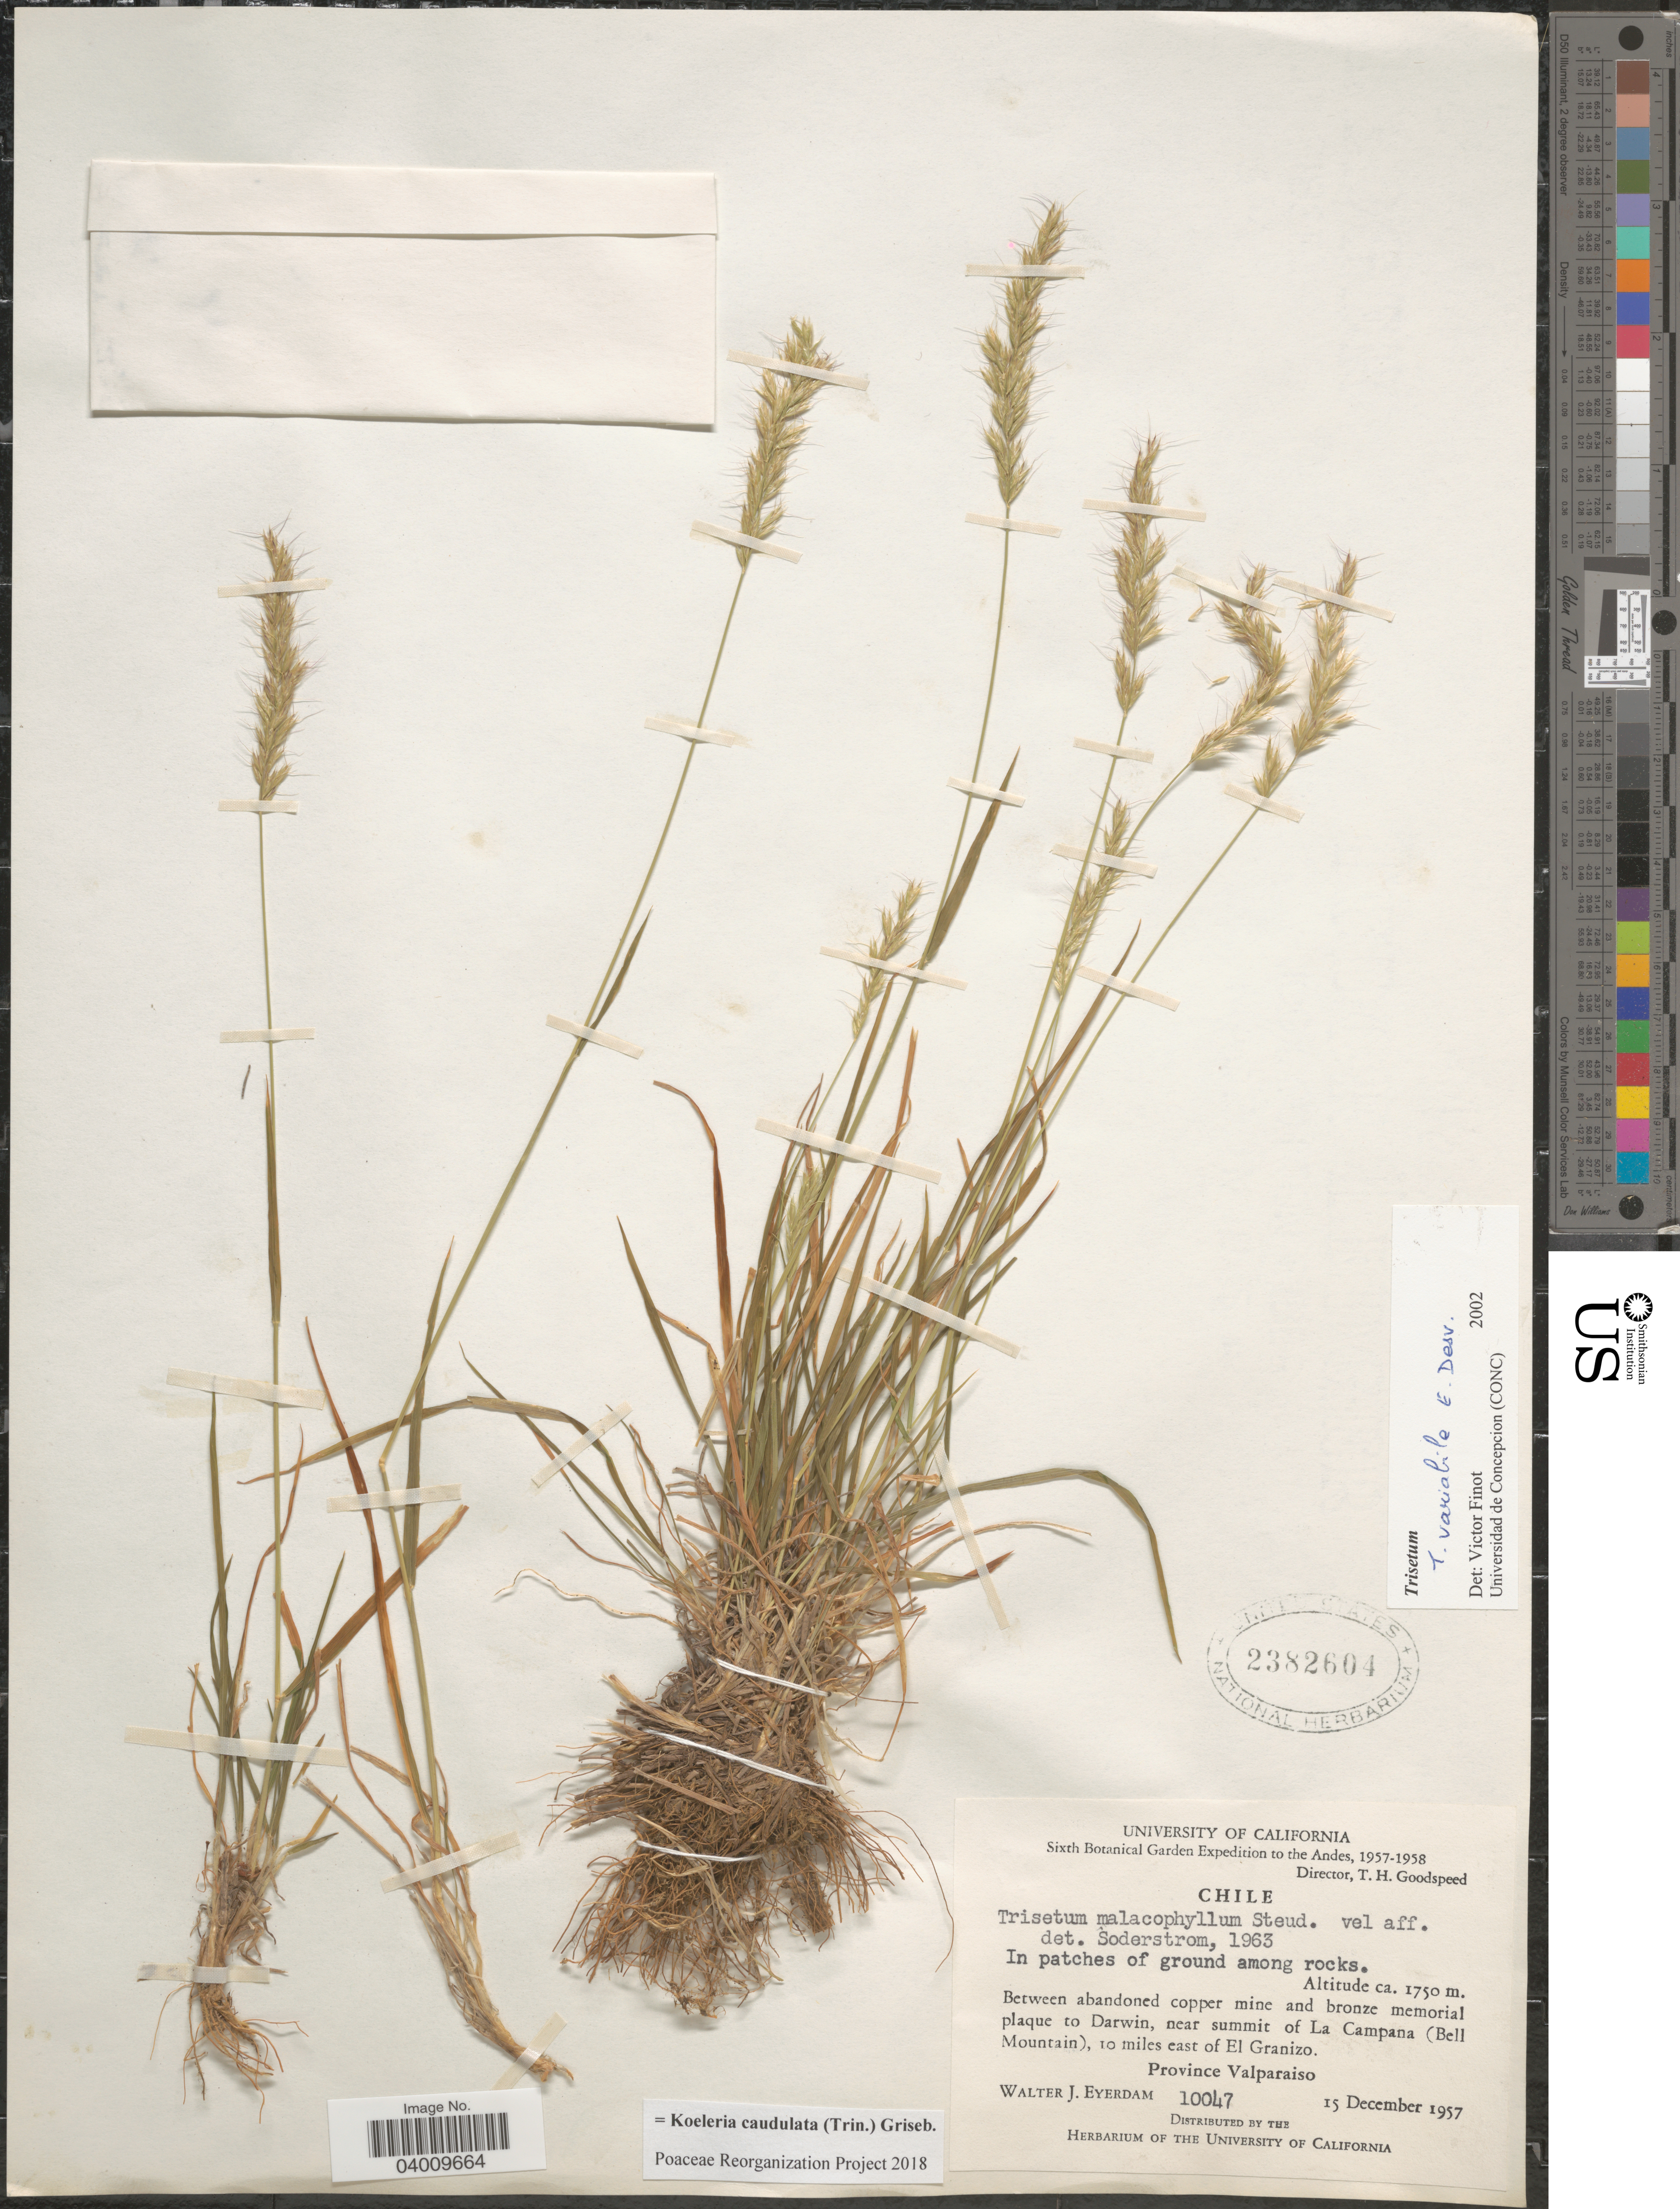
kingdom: Plantae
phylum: Tracheophyta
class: Liliopsida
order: Poales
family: Poaceae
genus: Koeleria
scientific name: Koeleria caudulata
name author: (Trin.) Griseb.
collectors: W. J. Eyerdam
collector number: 10047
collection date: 1957-12-15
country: Chile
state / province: Valparaíso (V)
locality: Between abandoned copper mine and bronze memorial plaque to Darwin, near summit of La Campana (Bell Mountain), 10 miles east of El Granizo. Province Valparaiso.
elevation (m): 1750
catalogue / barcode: US 2382604